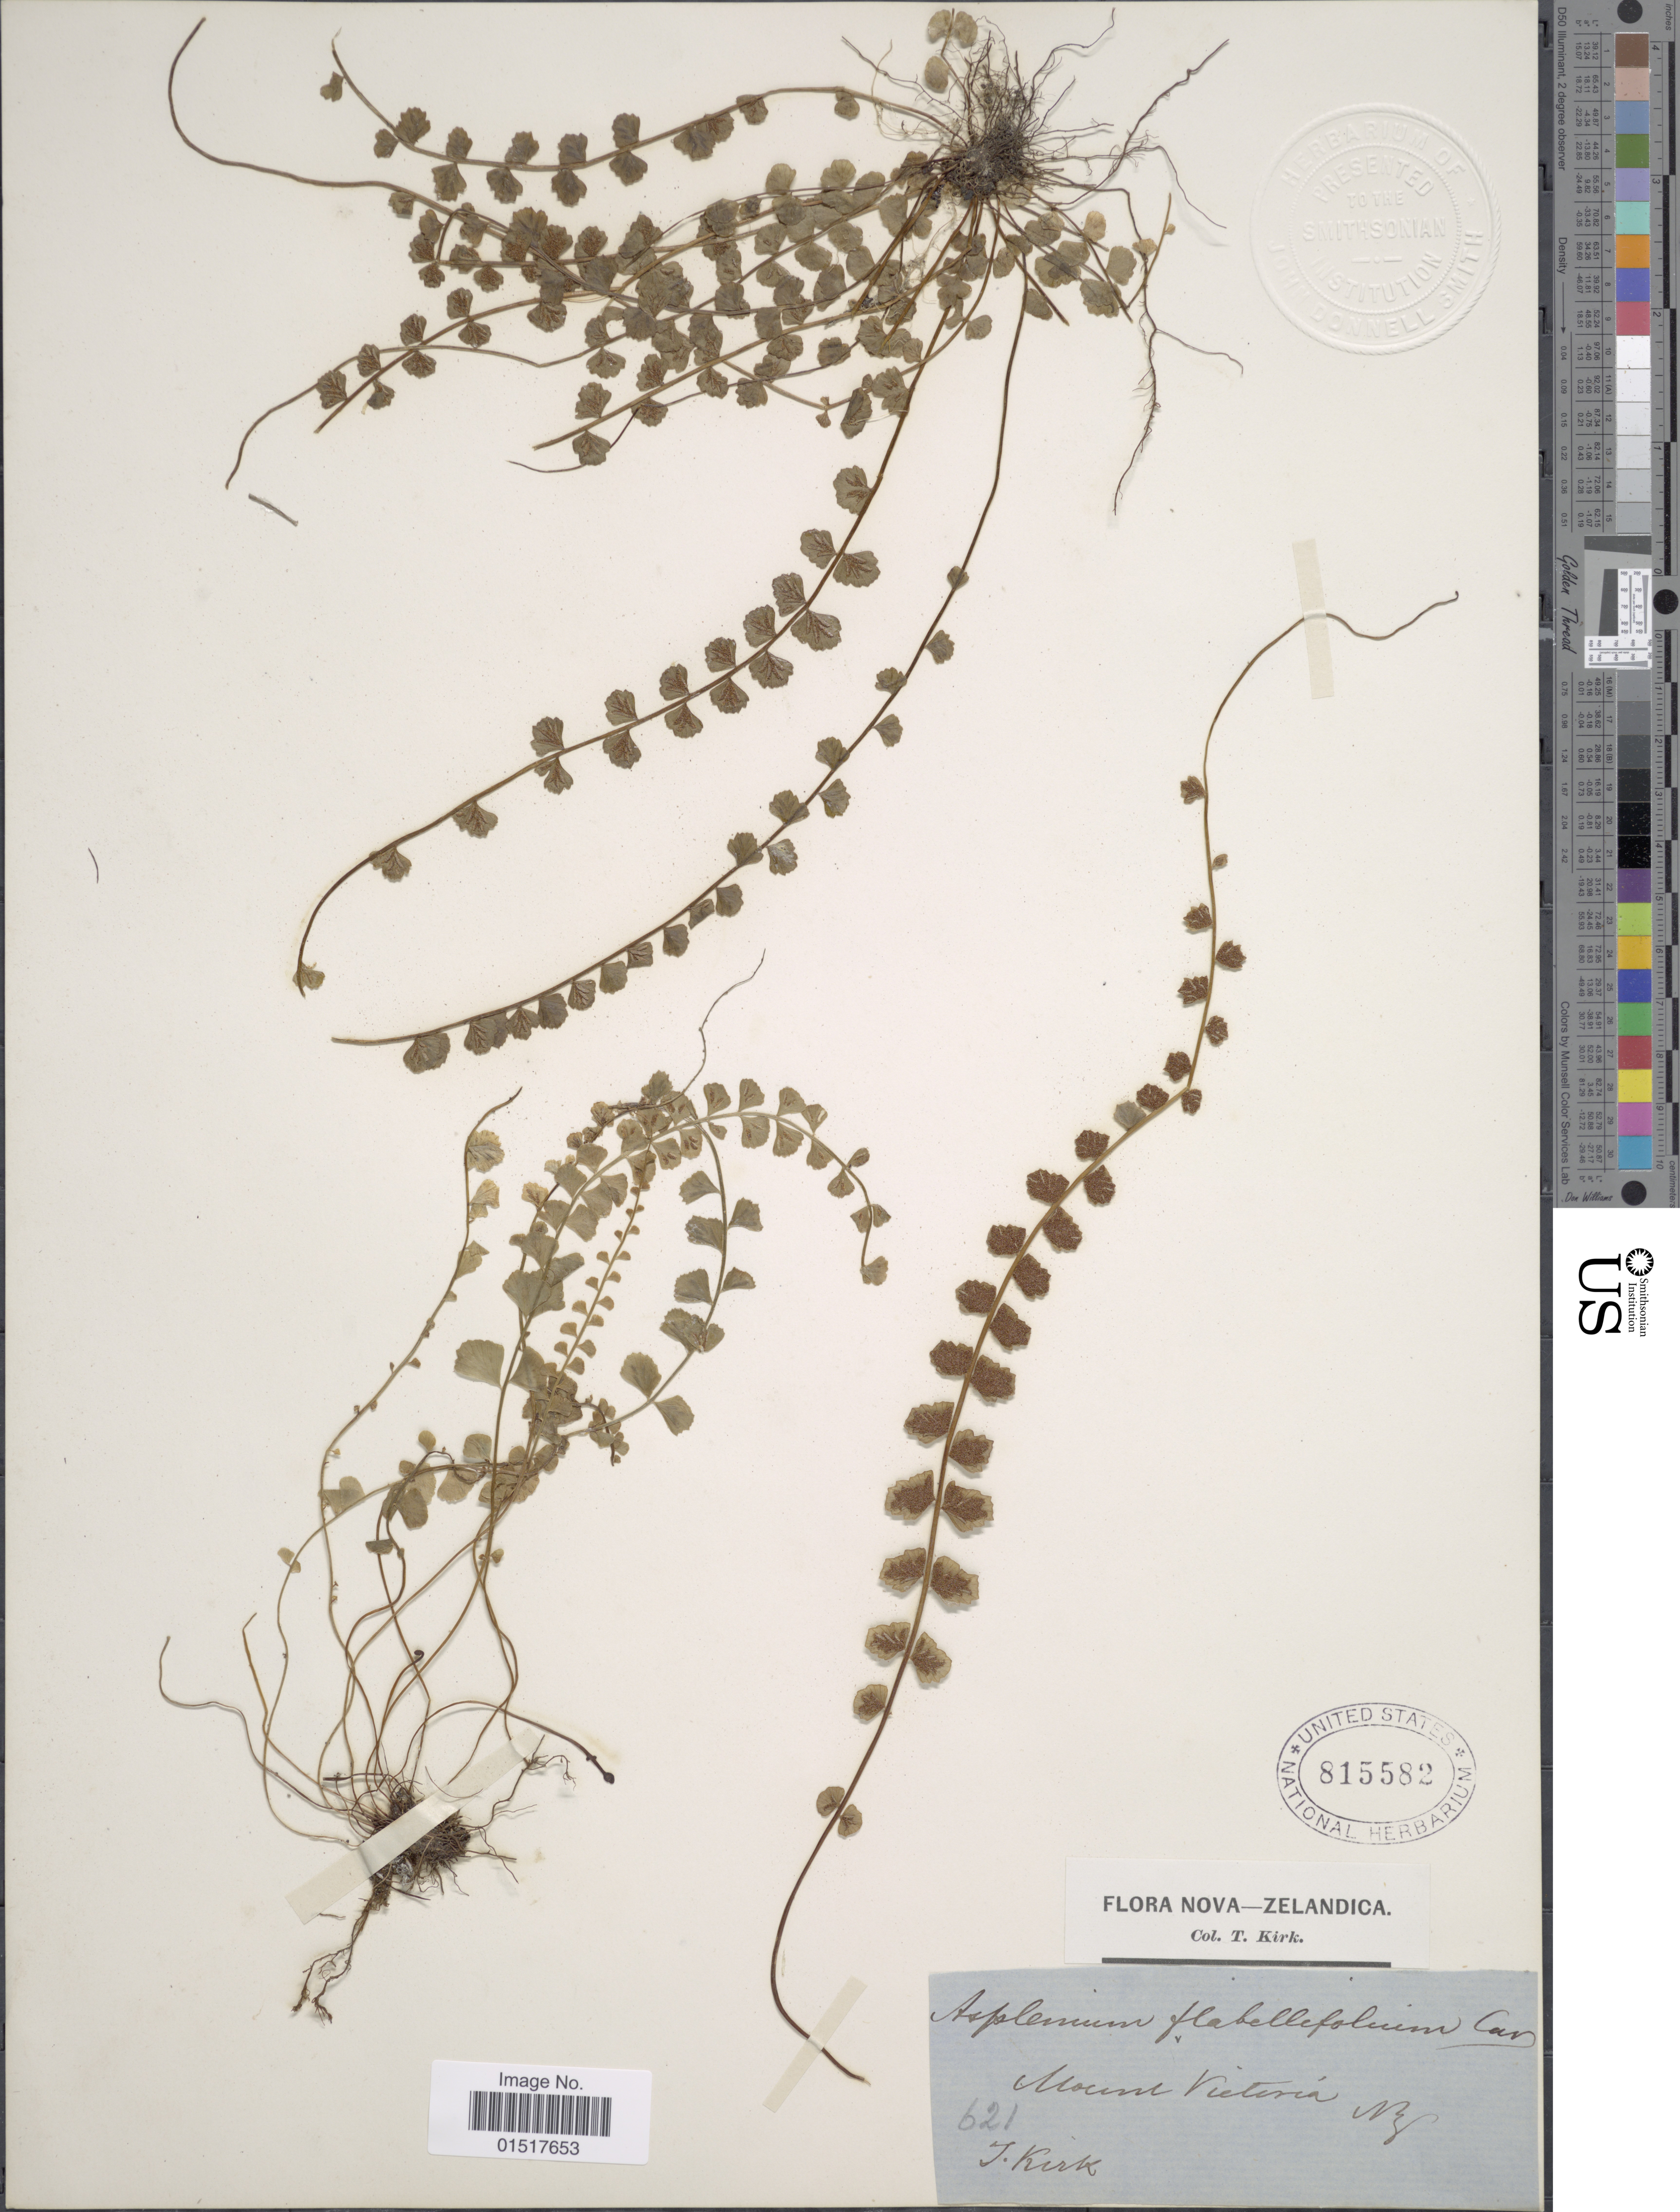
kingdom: Plantae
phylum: Tracheophyta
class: Polypodiopsida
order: Polypodiales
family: Aspleniaceae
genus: Asplenium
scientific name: Asplenium flabellifolium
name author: Cav.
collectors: T. Kirk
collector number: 621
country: New Zealand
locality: Mount Victoria.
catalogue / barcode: US 815582